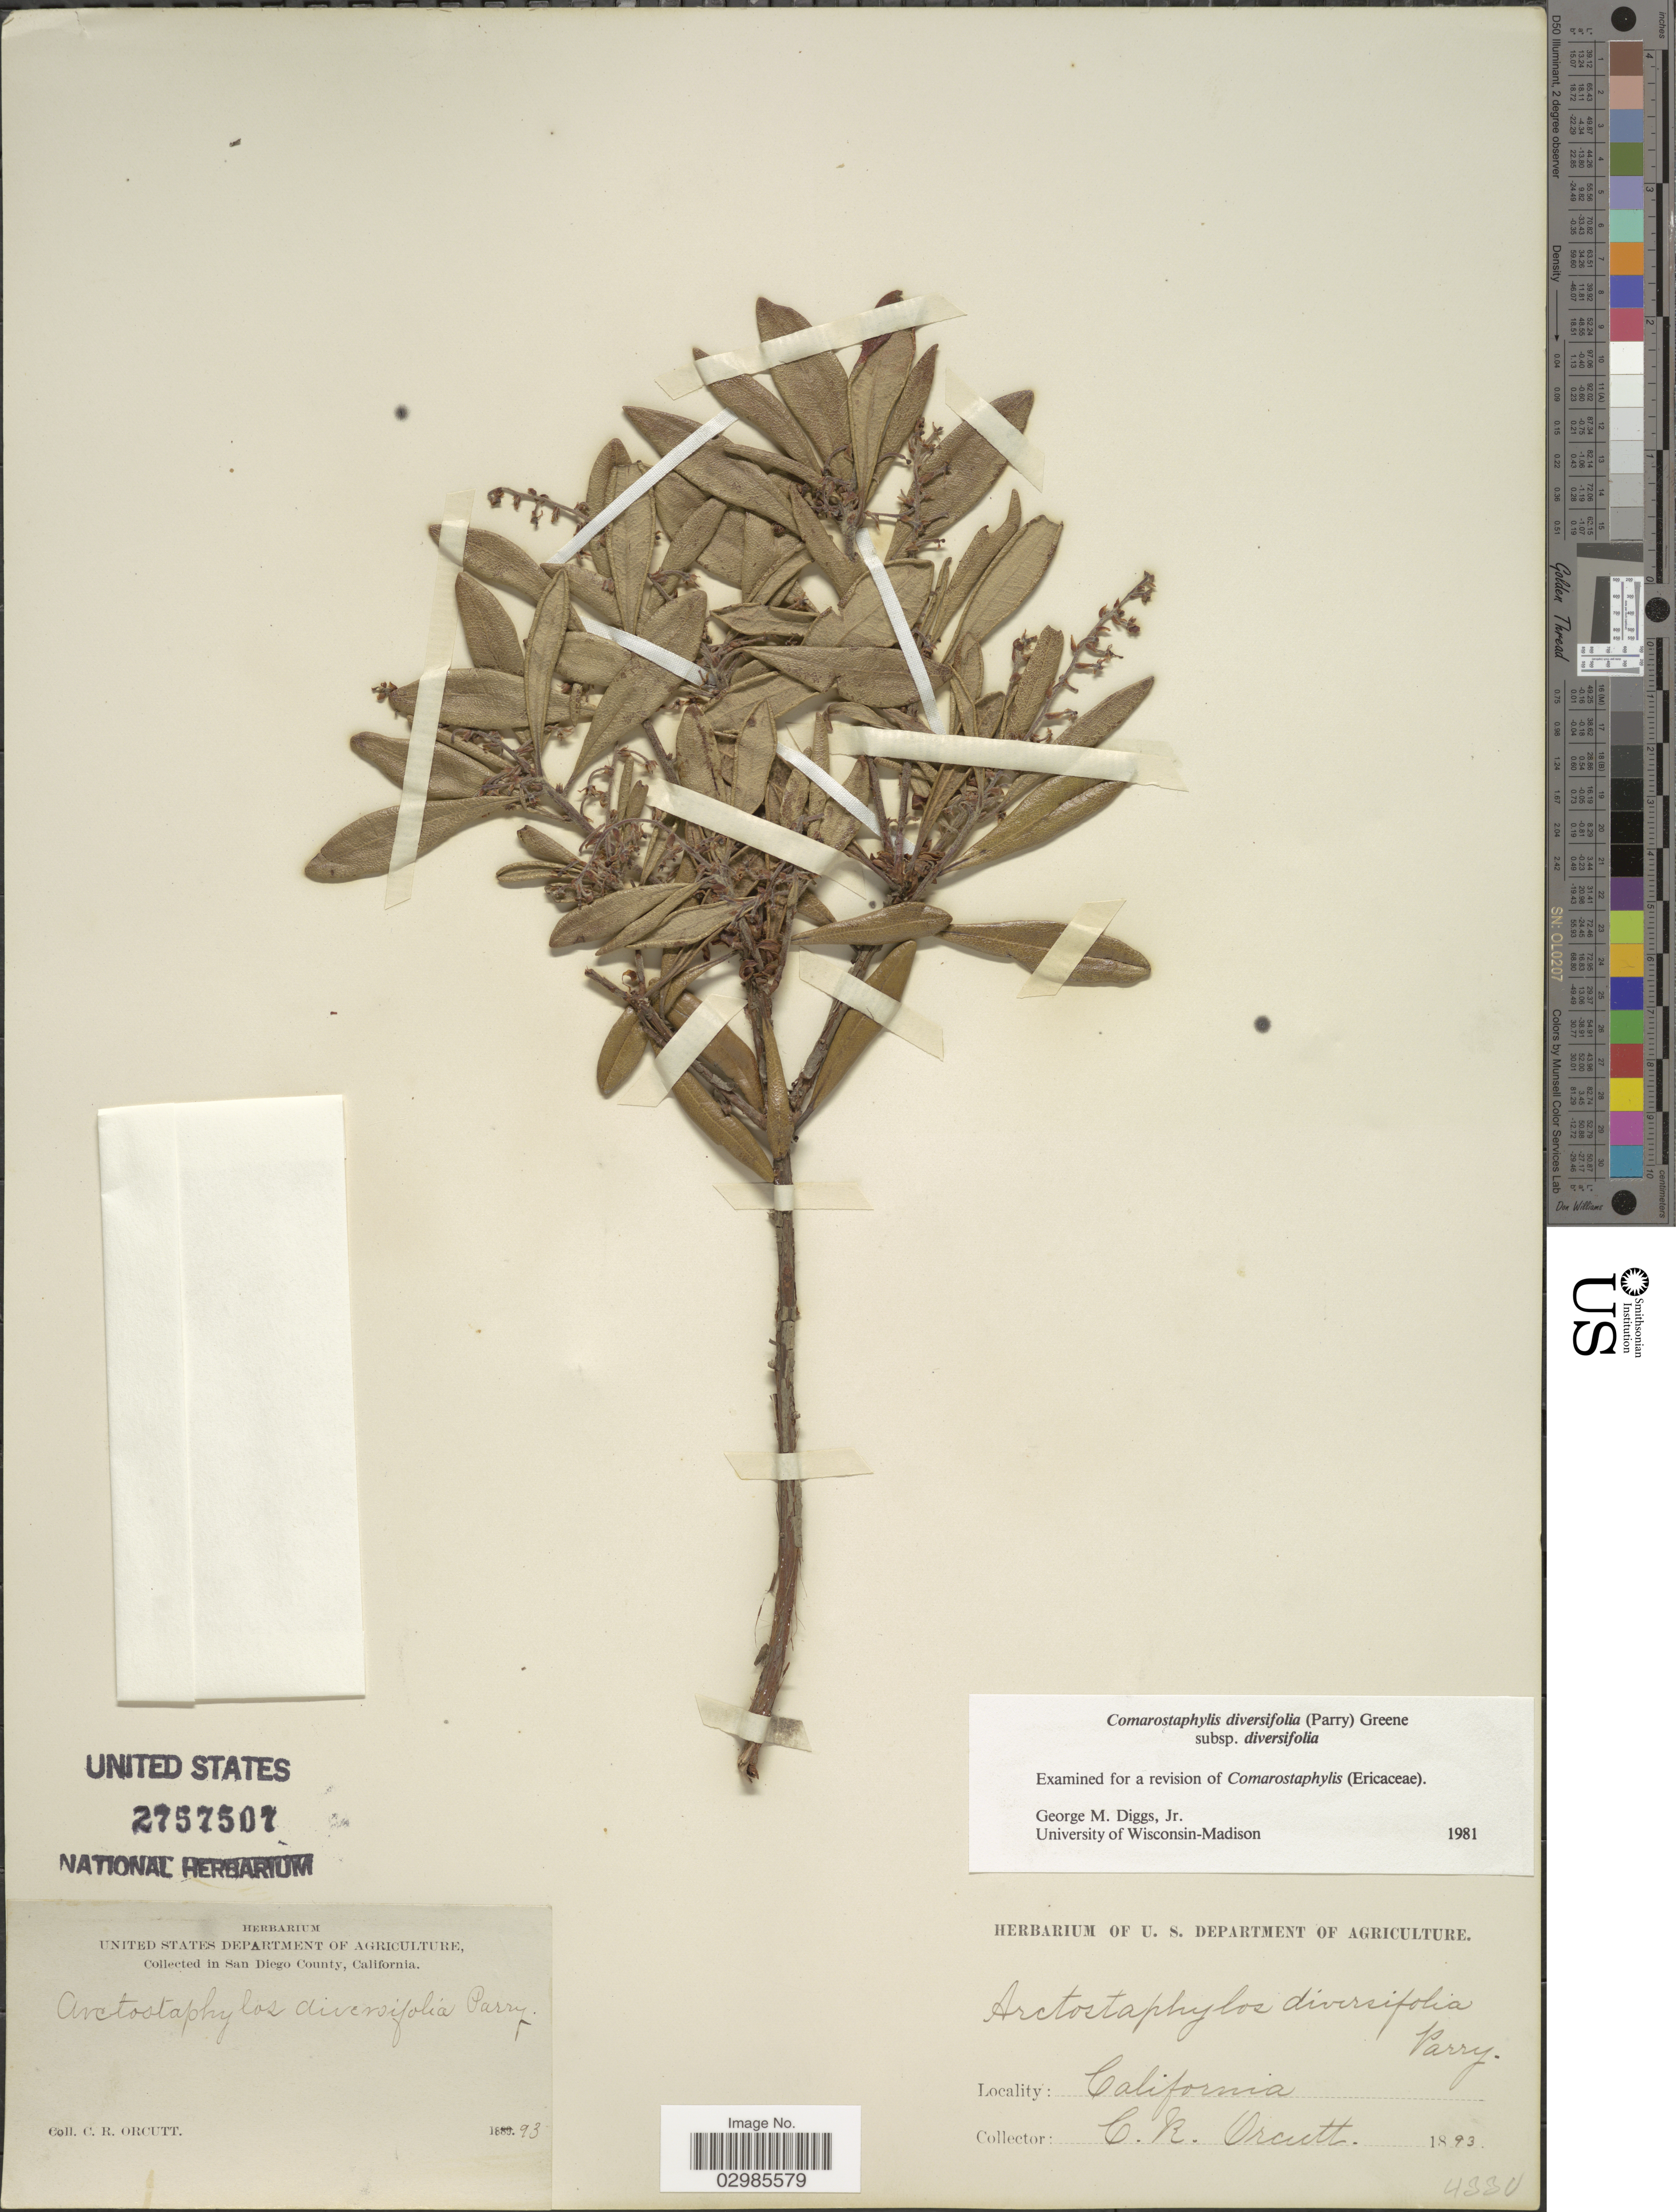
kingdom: Plantae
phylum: Tracheophyta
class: Magnoliopsida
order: Ericales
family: Ericaceae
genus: Comarostaphylis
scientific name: Comarostaphylis diversifolia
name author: (Parry) Greene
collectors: C. R. Orcutt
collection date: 1893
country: United States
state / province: California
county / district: San Diego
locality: In San Diego County.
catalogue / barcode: US 2757507